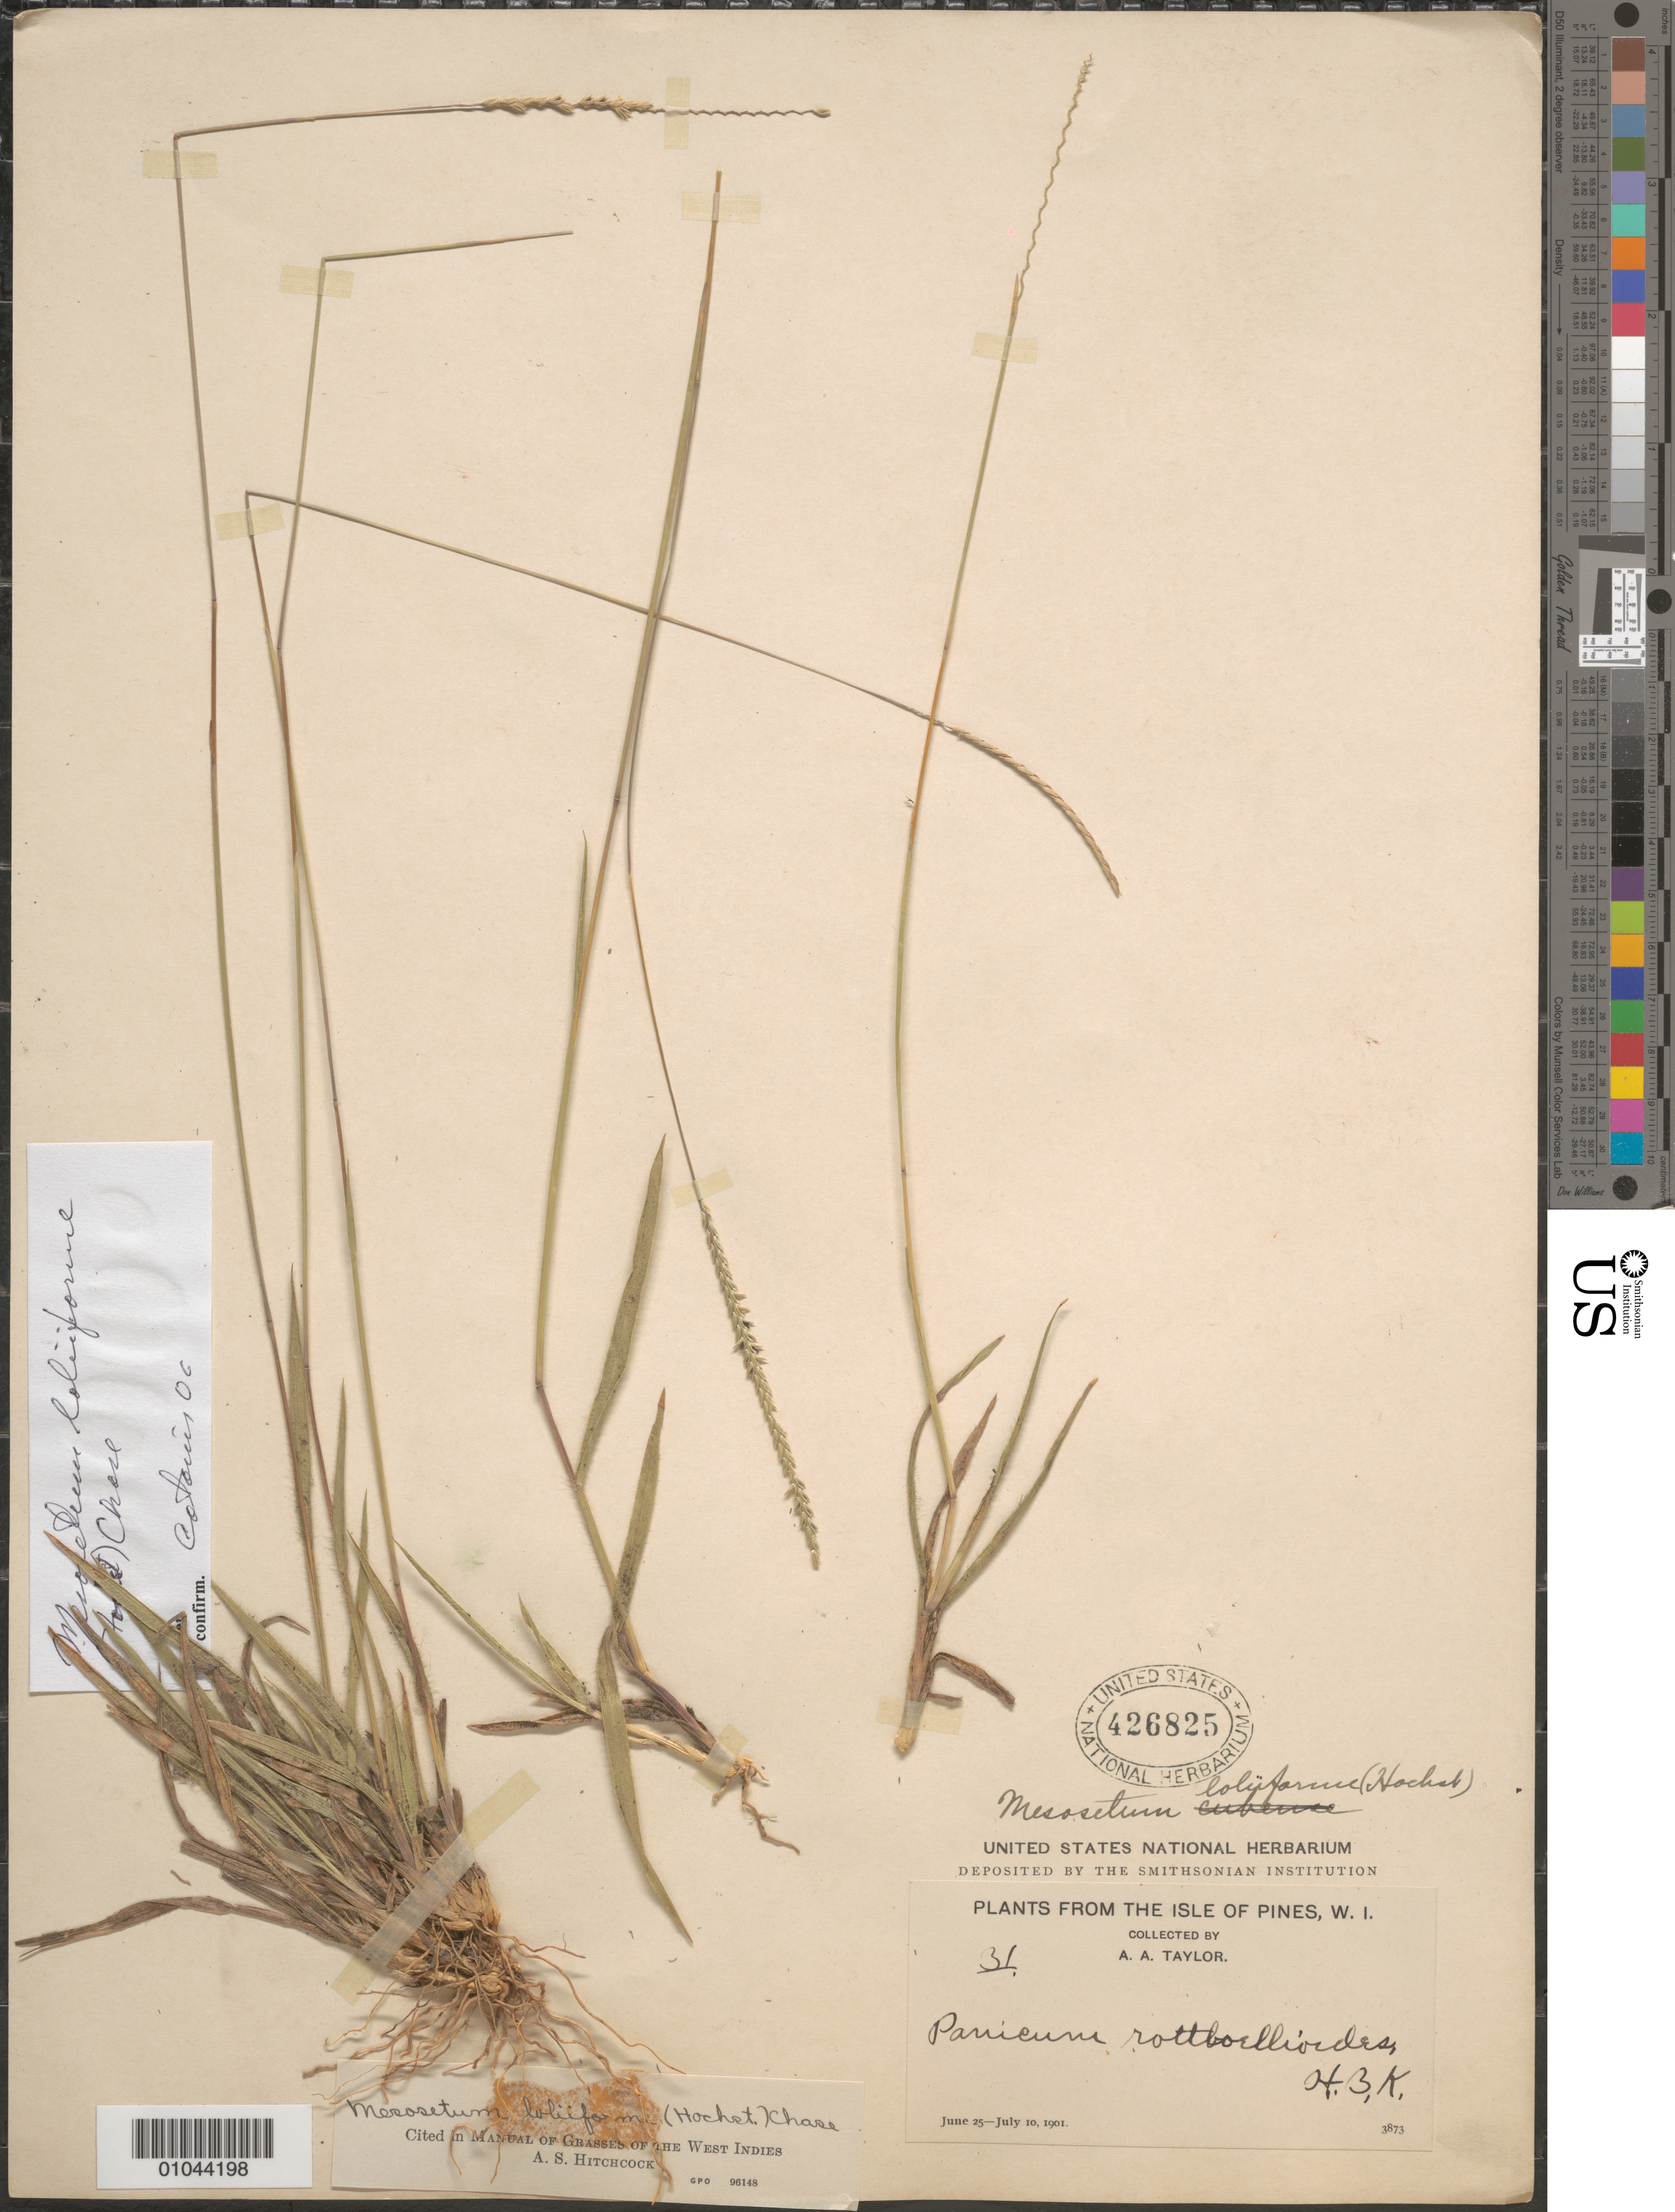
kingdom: Plantae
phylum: Tracheophyta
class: Liliopsida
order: Poales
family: Poaceae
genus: Mesosetum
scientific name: Mesosetum loliiforme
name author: (Hochst. ex Steud.) Chase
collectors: A. A. Taylor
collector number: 3873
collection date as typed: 25 Jun 1901 to 10 Jul 1901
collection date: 1901-06-25/1901-07-10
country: Cuba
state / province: Isla de la Juventud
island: Isla de la Juventud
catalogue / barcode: US 426825